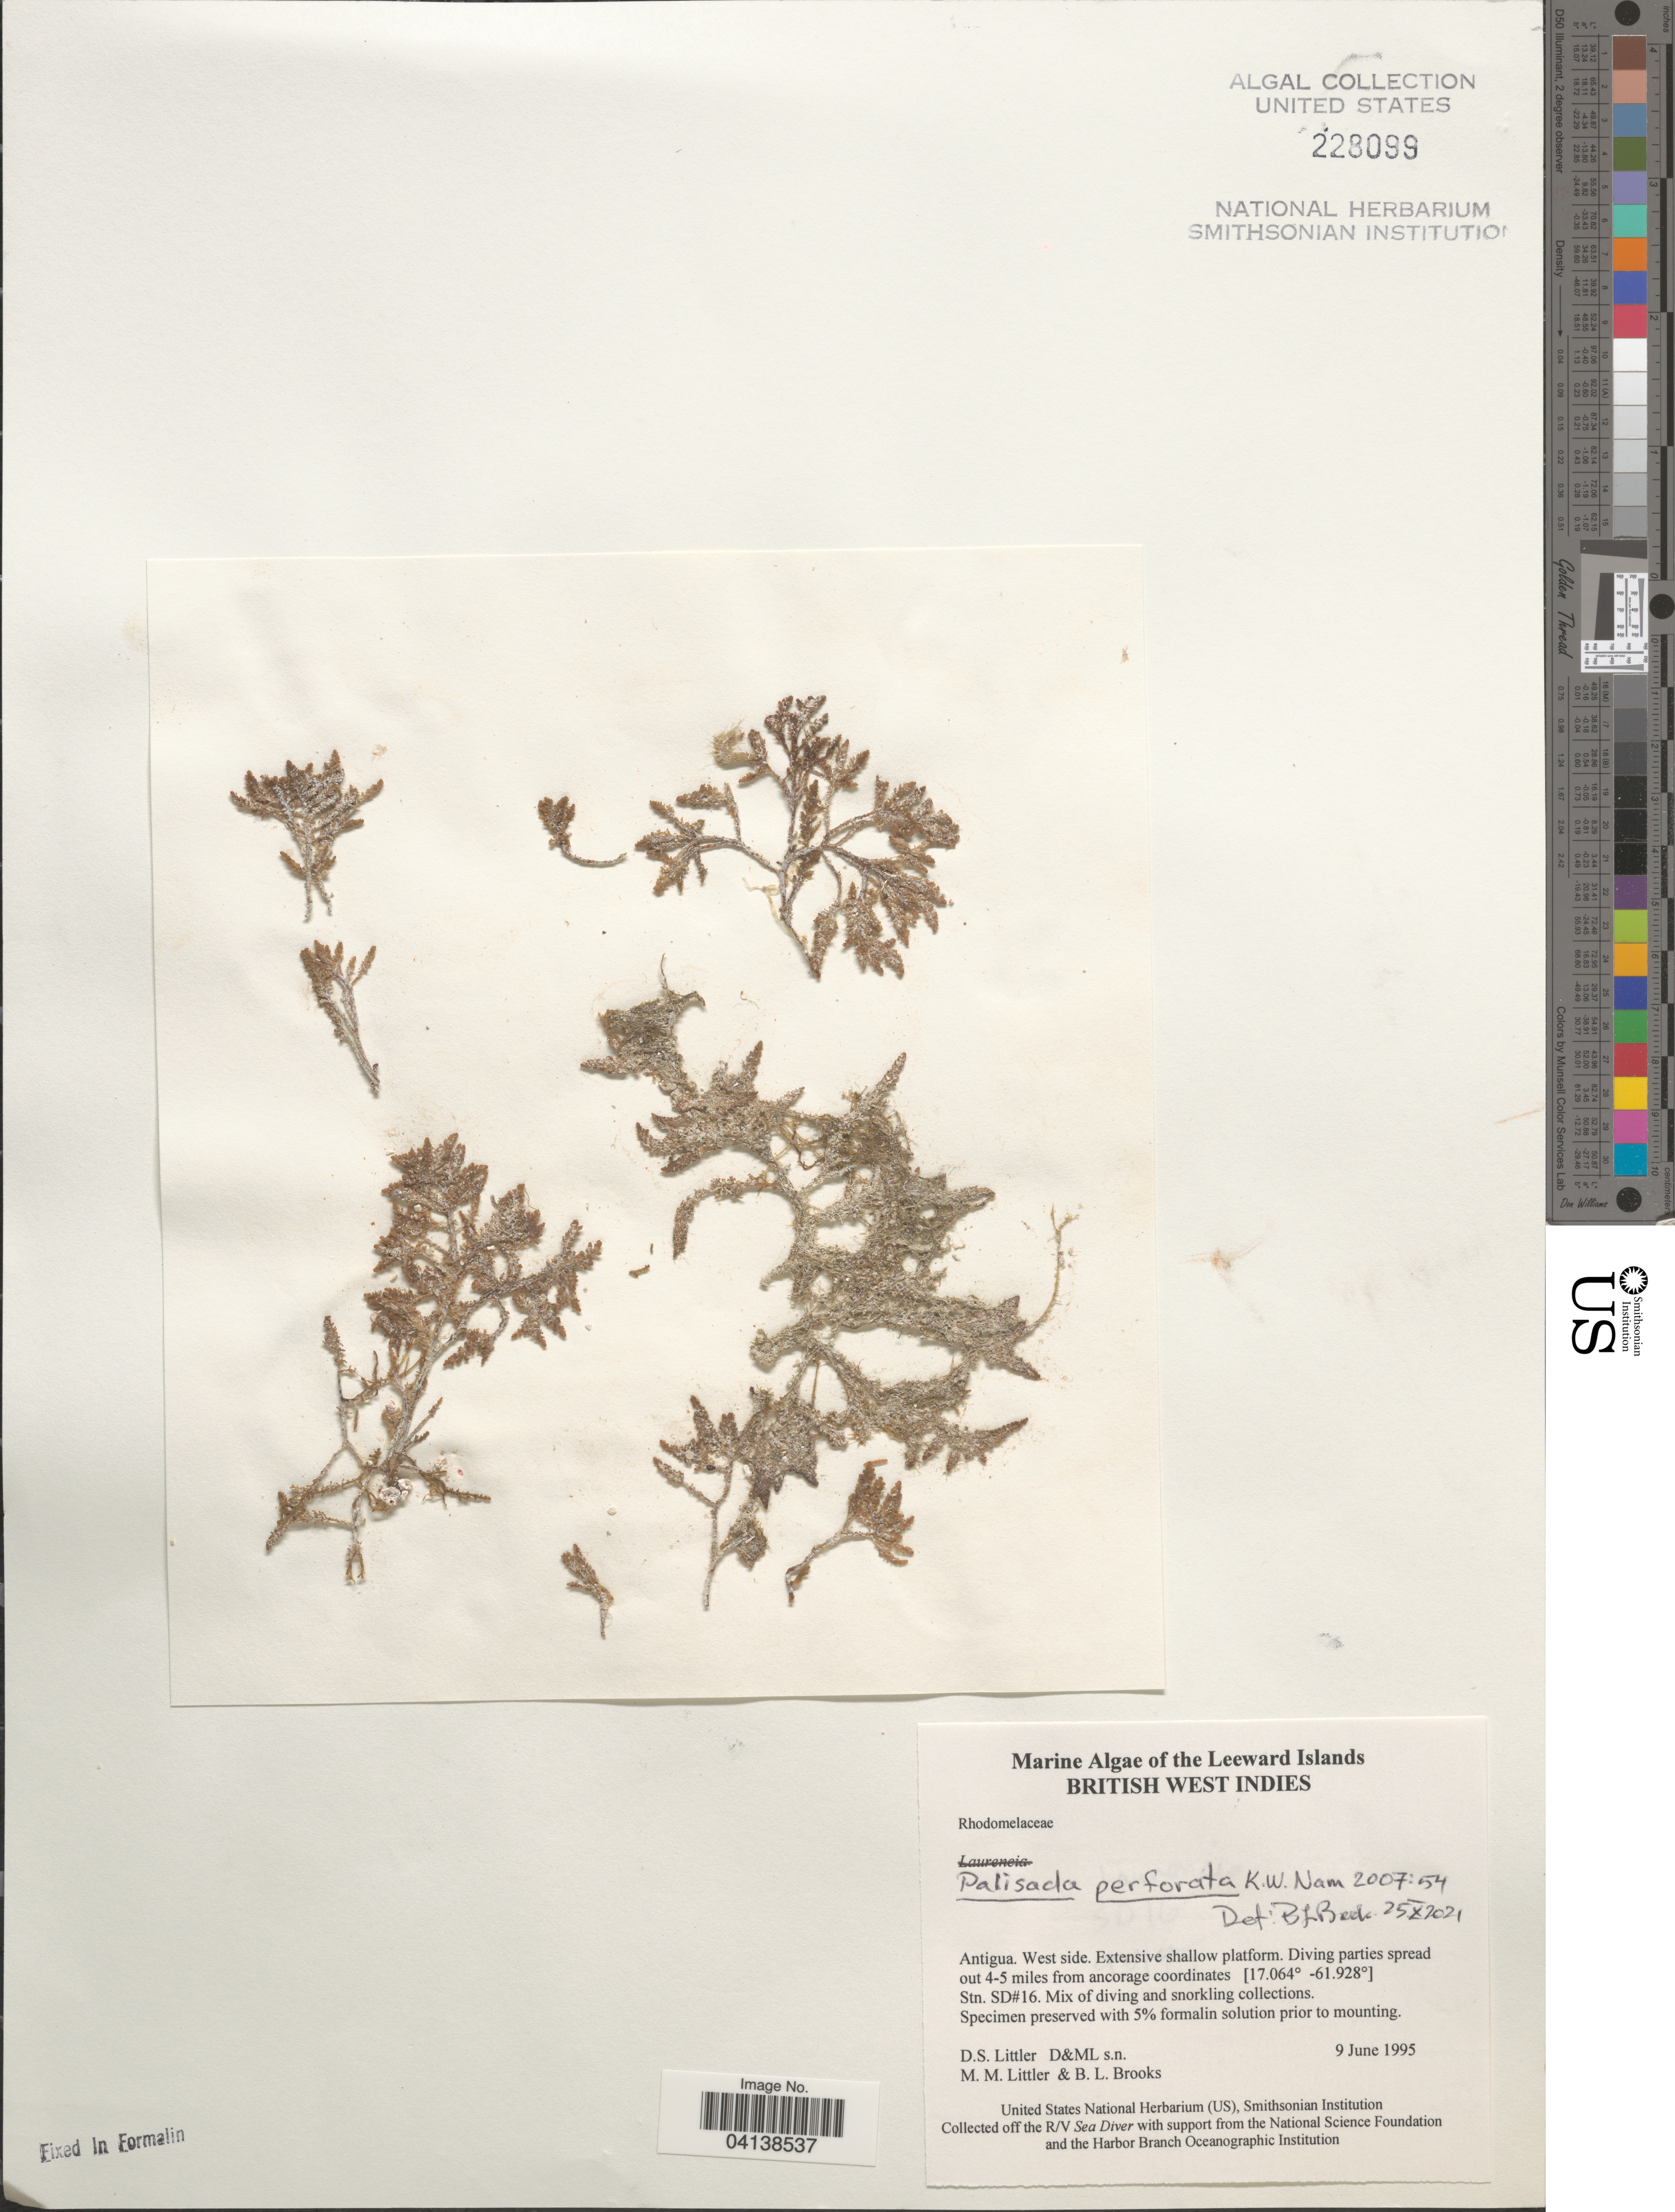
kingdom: Plantae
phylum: Rhodophyta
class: Florideophyceae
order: Ceramiales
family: Rhodomelaceae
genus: Palisada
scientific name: Palisada perforata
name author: (Bory) K.W. Nam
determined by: Algae name updating Project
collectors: D. S. Littler & B. Brooks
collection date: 1995-06-09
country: Antigua and Barbuda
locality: Leeward Islands. British West Indies. Antigua. West side. Extensive shallow platform. Diving parties spread out 4-5 milies from ancorage coordinates. Stn. SD#16.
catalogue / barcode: US 228099